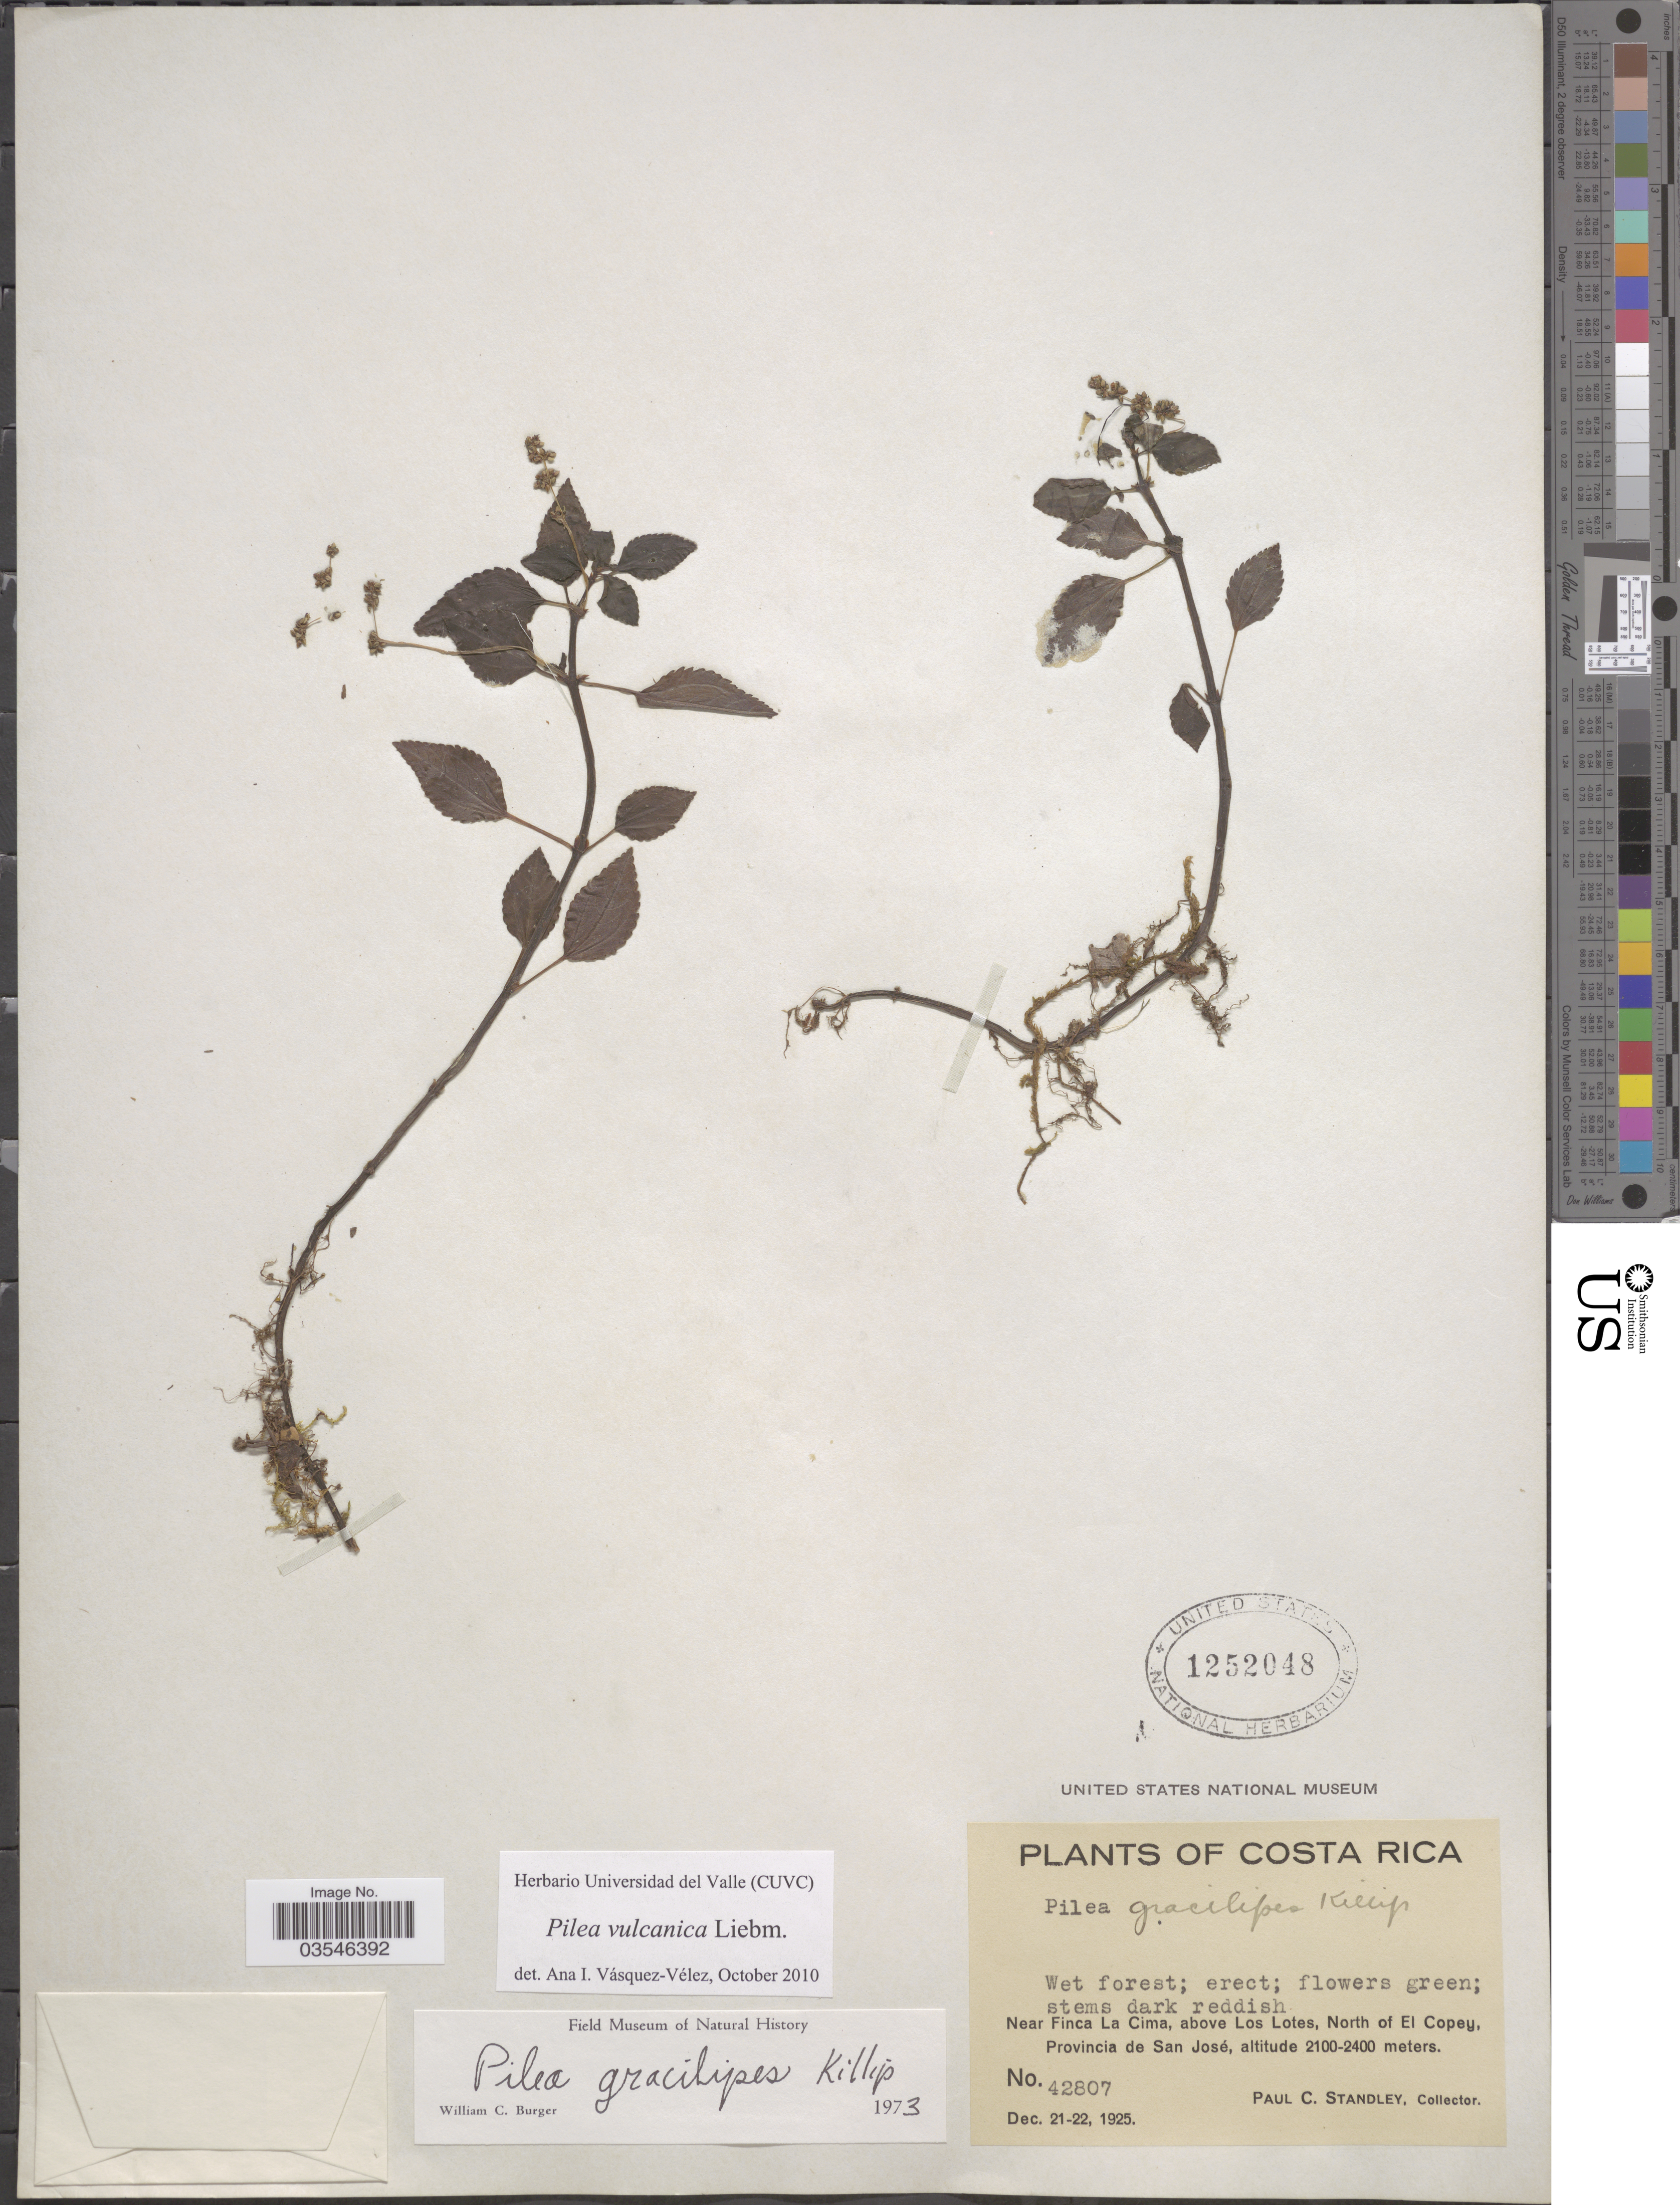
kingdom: Plantae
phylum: Tracheophyta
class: Magnoliopsida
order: Rosales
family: Urticaceae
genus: Pilea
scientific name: Pilea vulcanica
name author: Liebm.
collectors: P. C. Standley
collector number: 42807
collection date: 1925-12-21/1925-12-22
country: Costa Rica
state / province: San José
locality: Near Finca La Cima, above Los Lotes, North of El Copey.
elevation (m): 2100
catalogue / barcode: US 1252048